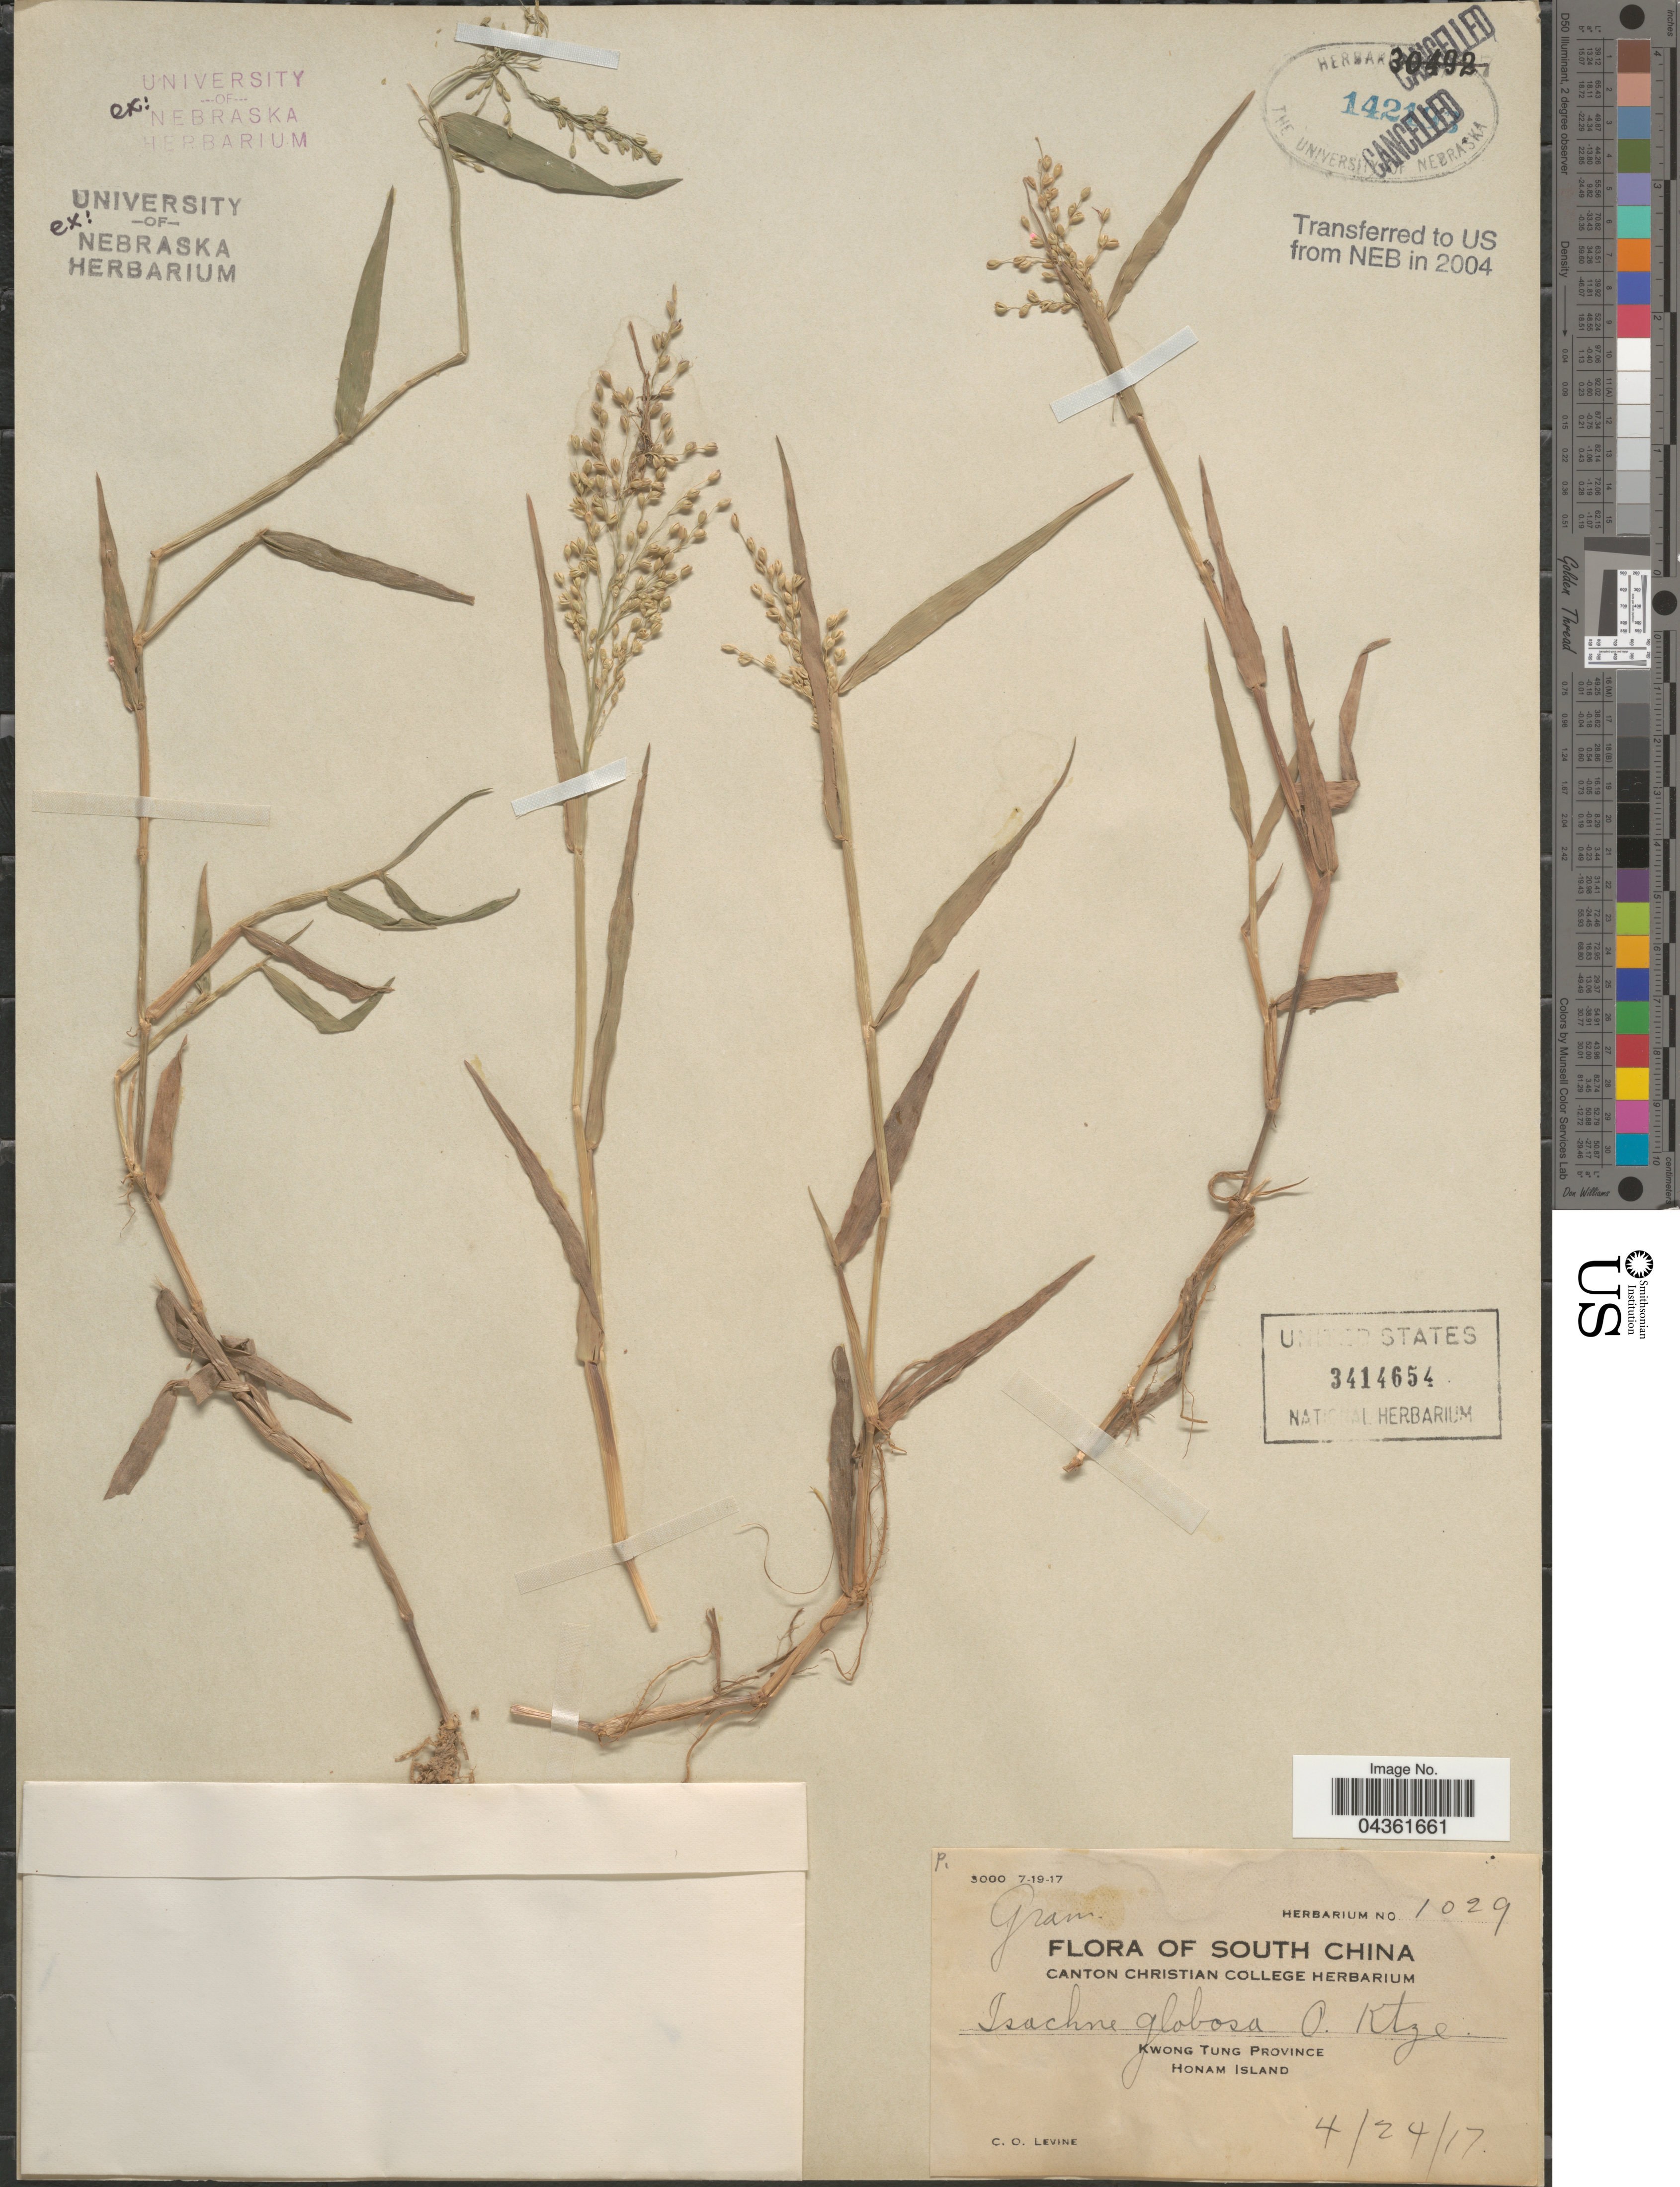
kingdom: Plantae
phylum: Tracheophyta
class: Liliopsida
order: Poales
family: Poaceae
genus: Isachne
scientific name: Isachne globosa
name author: (Thunb.) Kuntze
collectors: C. O. Levine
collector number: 1029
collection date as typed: Transcribed d/m/y: 24/4/17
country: China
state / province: Guangdong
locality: Kwong Tung Province. Honam Island.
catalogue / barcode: US 3414654